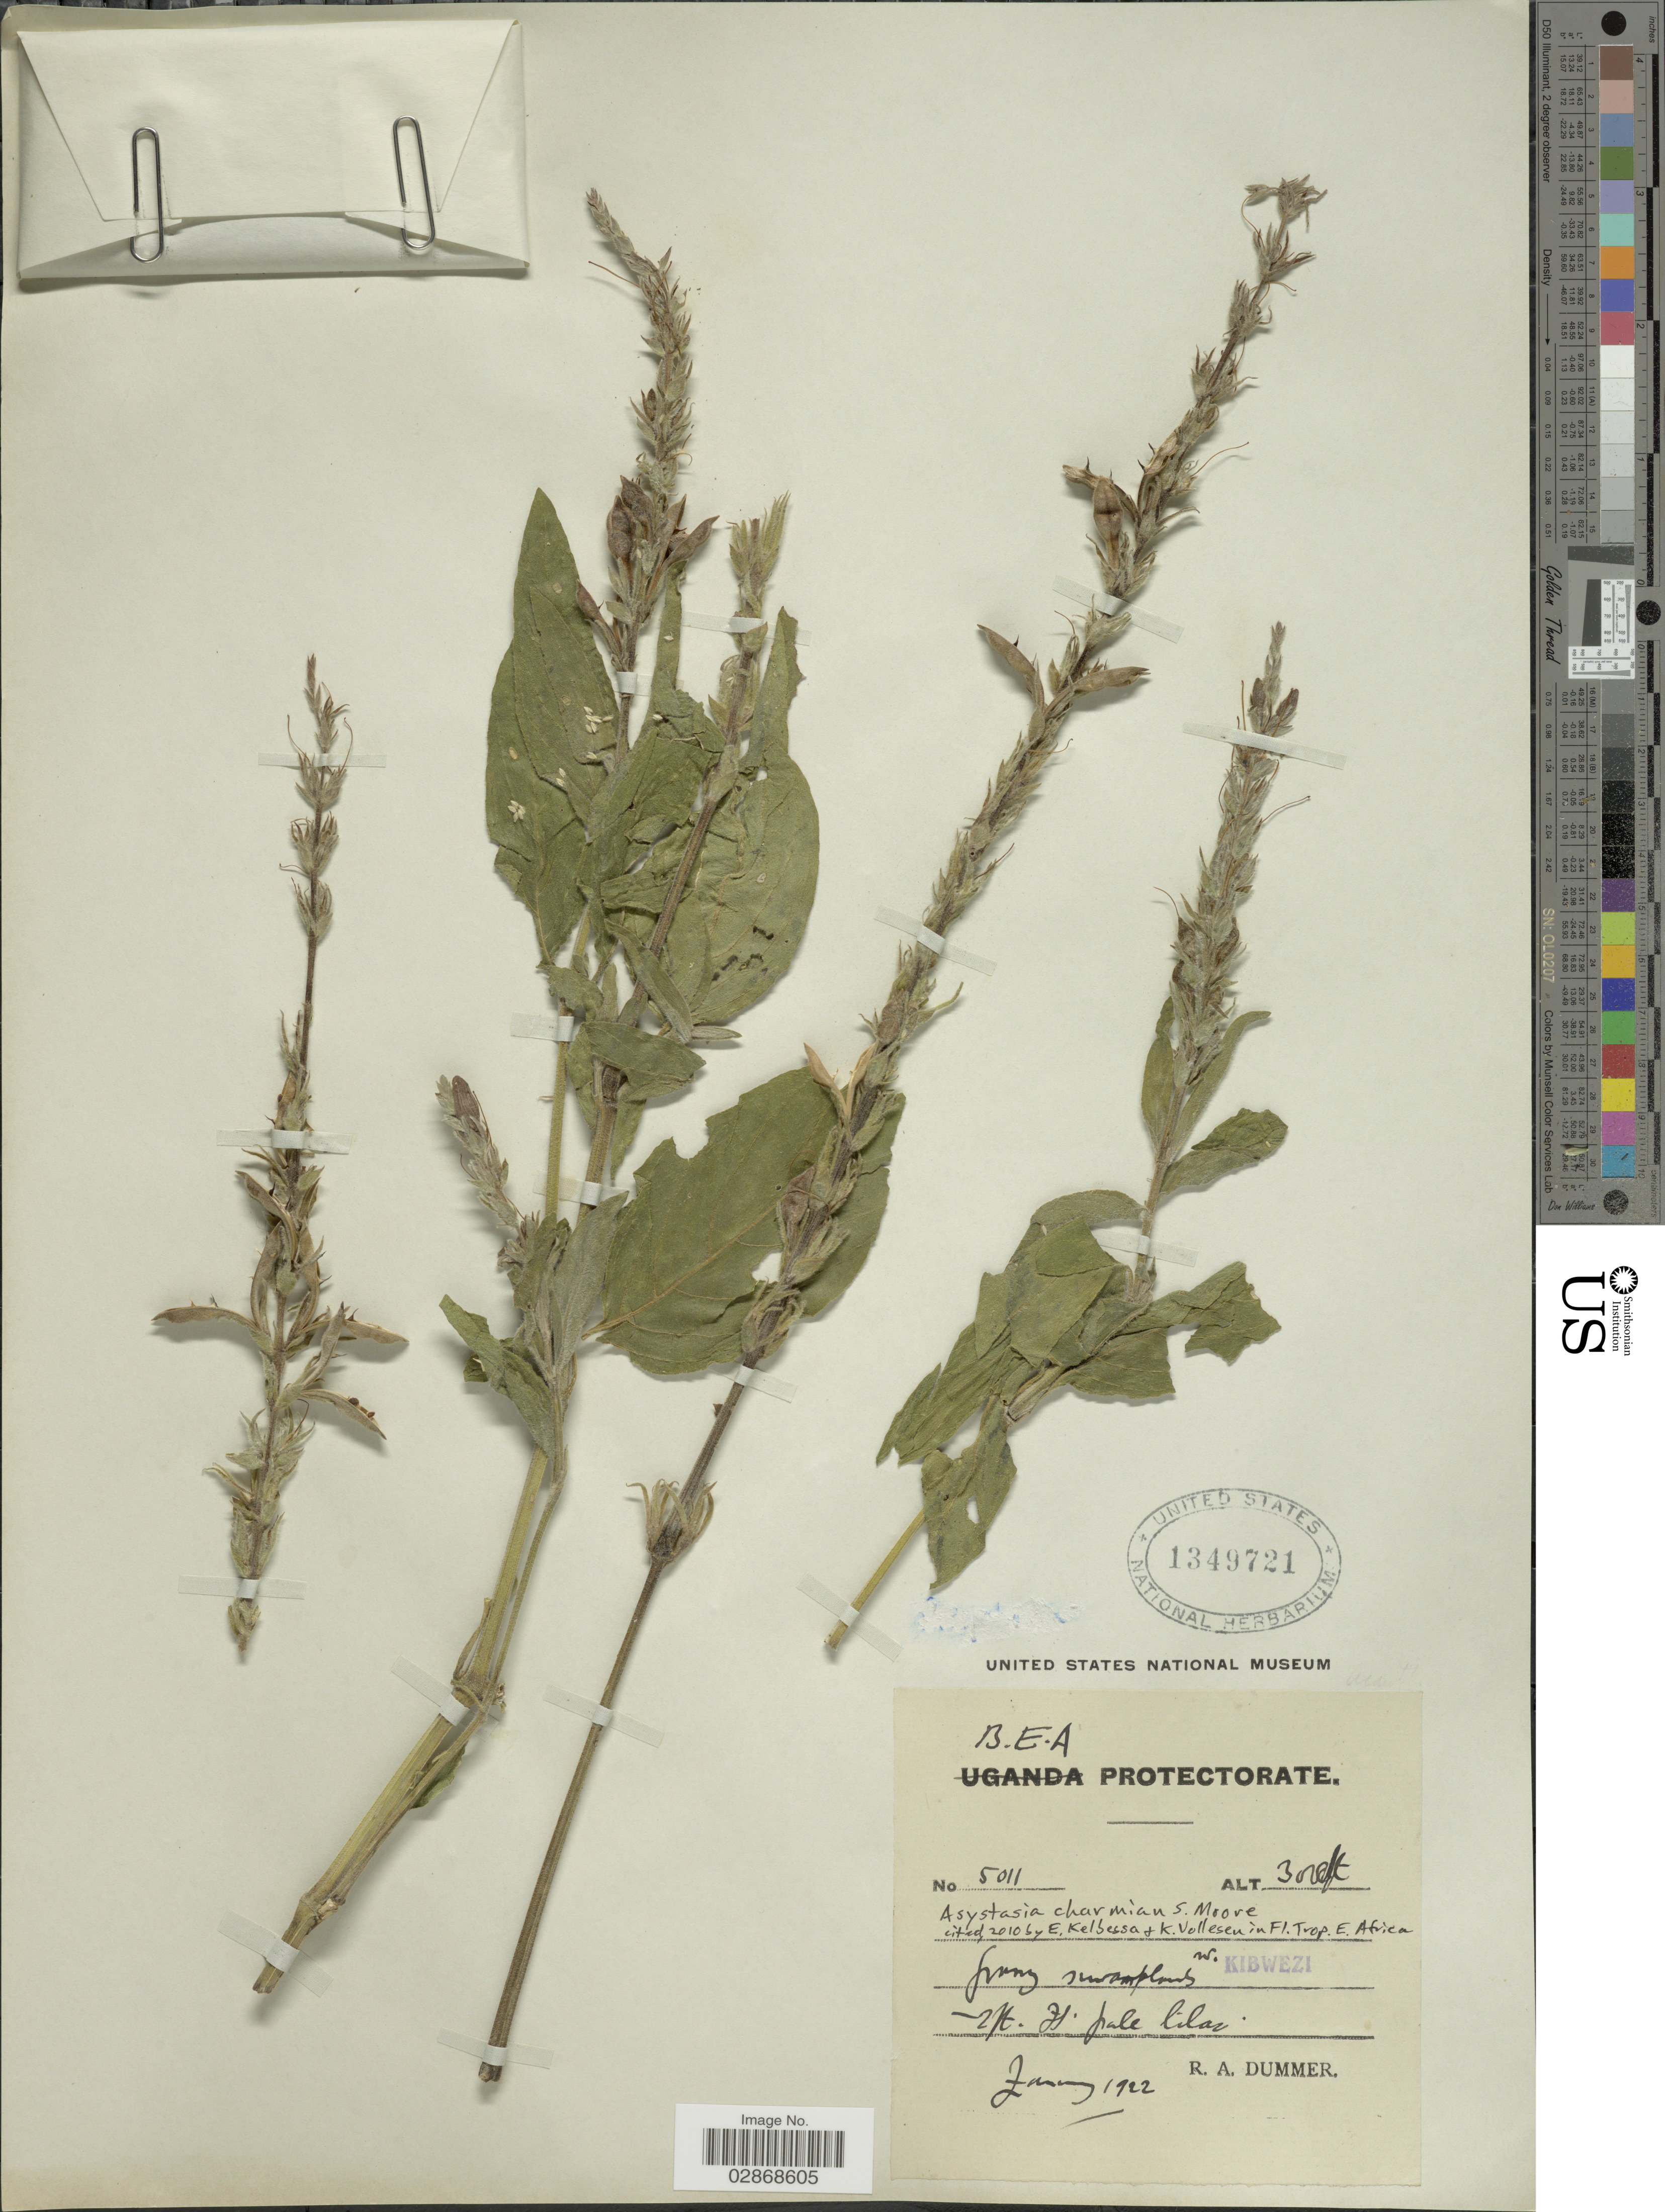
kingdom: Plantae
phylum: Tracheophyta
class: Magnoliopsida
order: Lamiales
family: Acanthaceae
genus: Asystasia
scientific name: Asystasia charmian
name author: S. Moore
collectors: R. Dümmer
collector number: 5011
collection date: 1922-01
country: Kenya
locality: B.E.A Protectorate. Kibwezi.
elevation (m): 914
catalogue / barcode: US 1349721